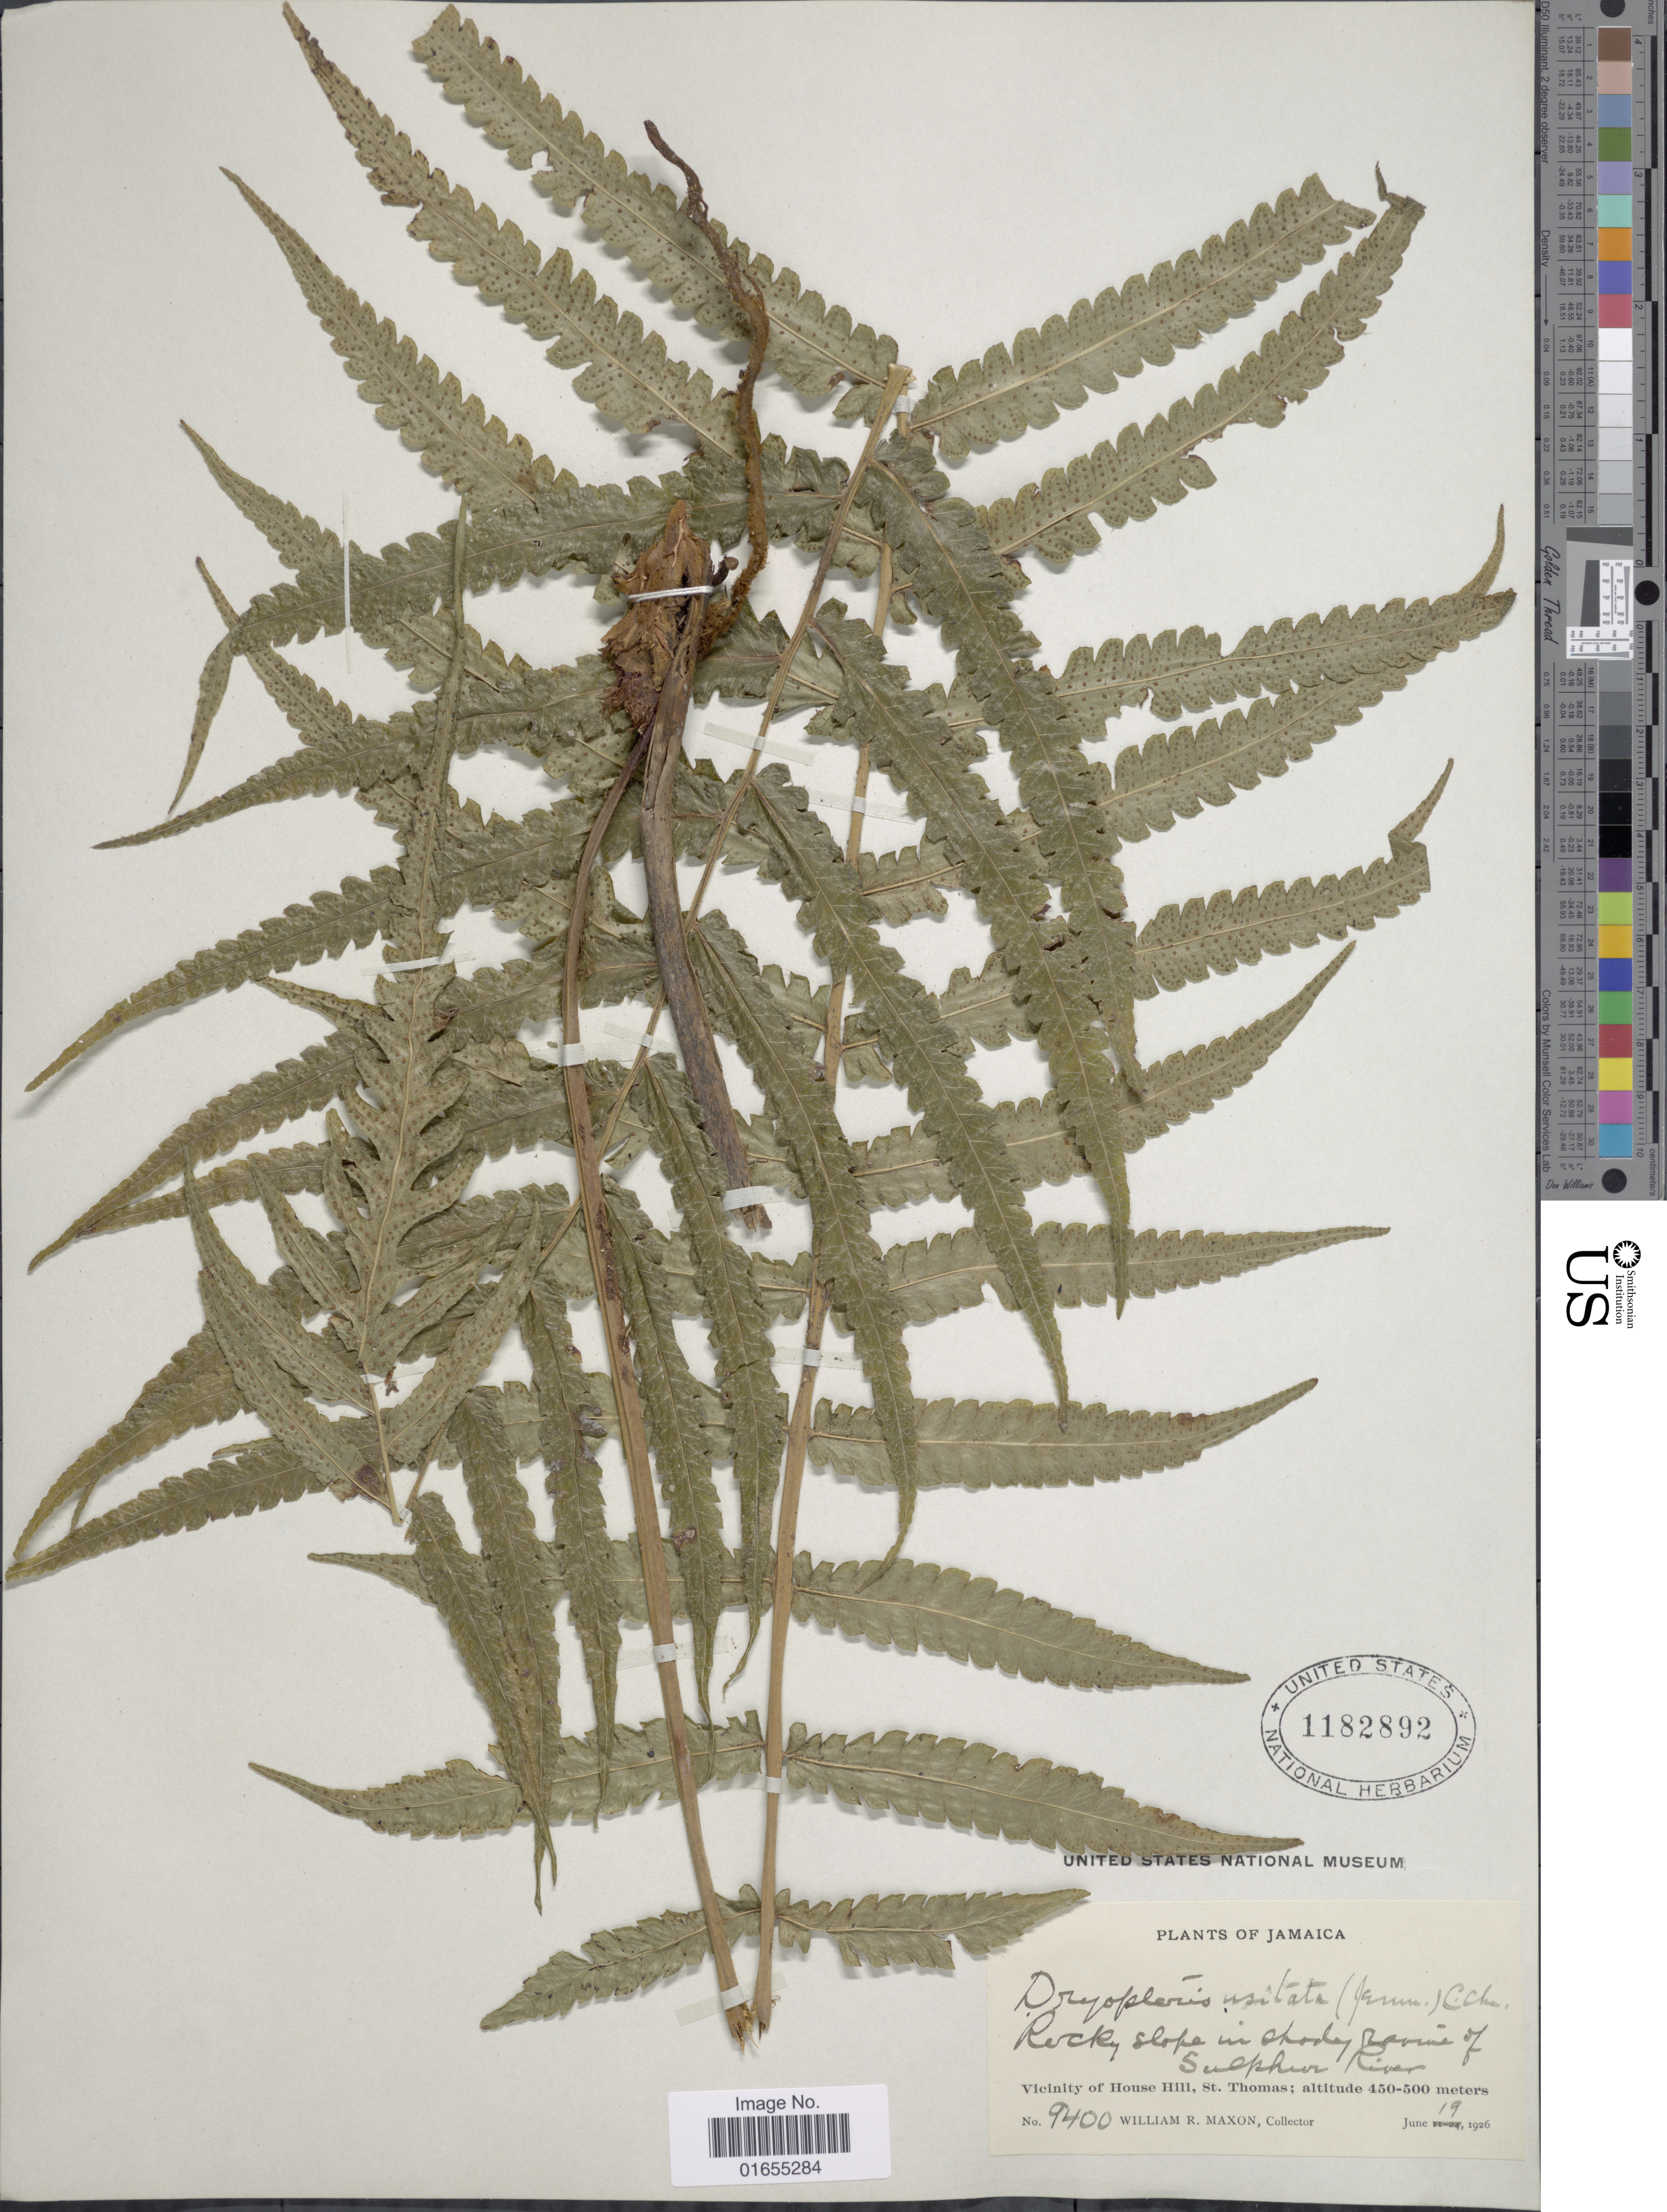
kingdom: Plantae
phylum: Tracheophyta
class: Polypodiopsida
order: Polypodiales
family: Thelypteridaceae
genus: Goniopteris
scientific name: Goniopteris venusta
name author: (Heward) Pic. Serm.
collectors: W. R. Maxon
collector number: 9400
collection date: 1926-06-19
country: Jamaica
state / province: Saint Thomas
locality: Rocky slope in shady ravine of Sulphur River, Vicinity of House Hill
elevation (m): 450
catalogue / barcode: US 1182892